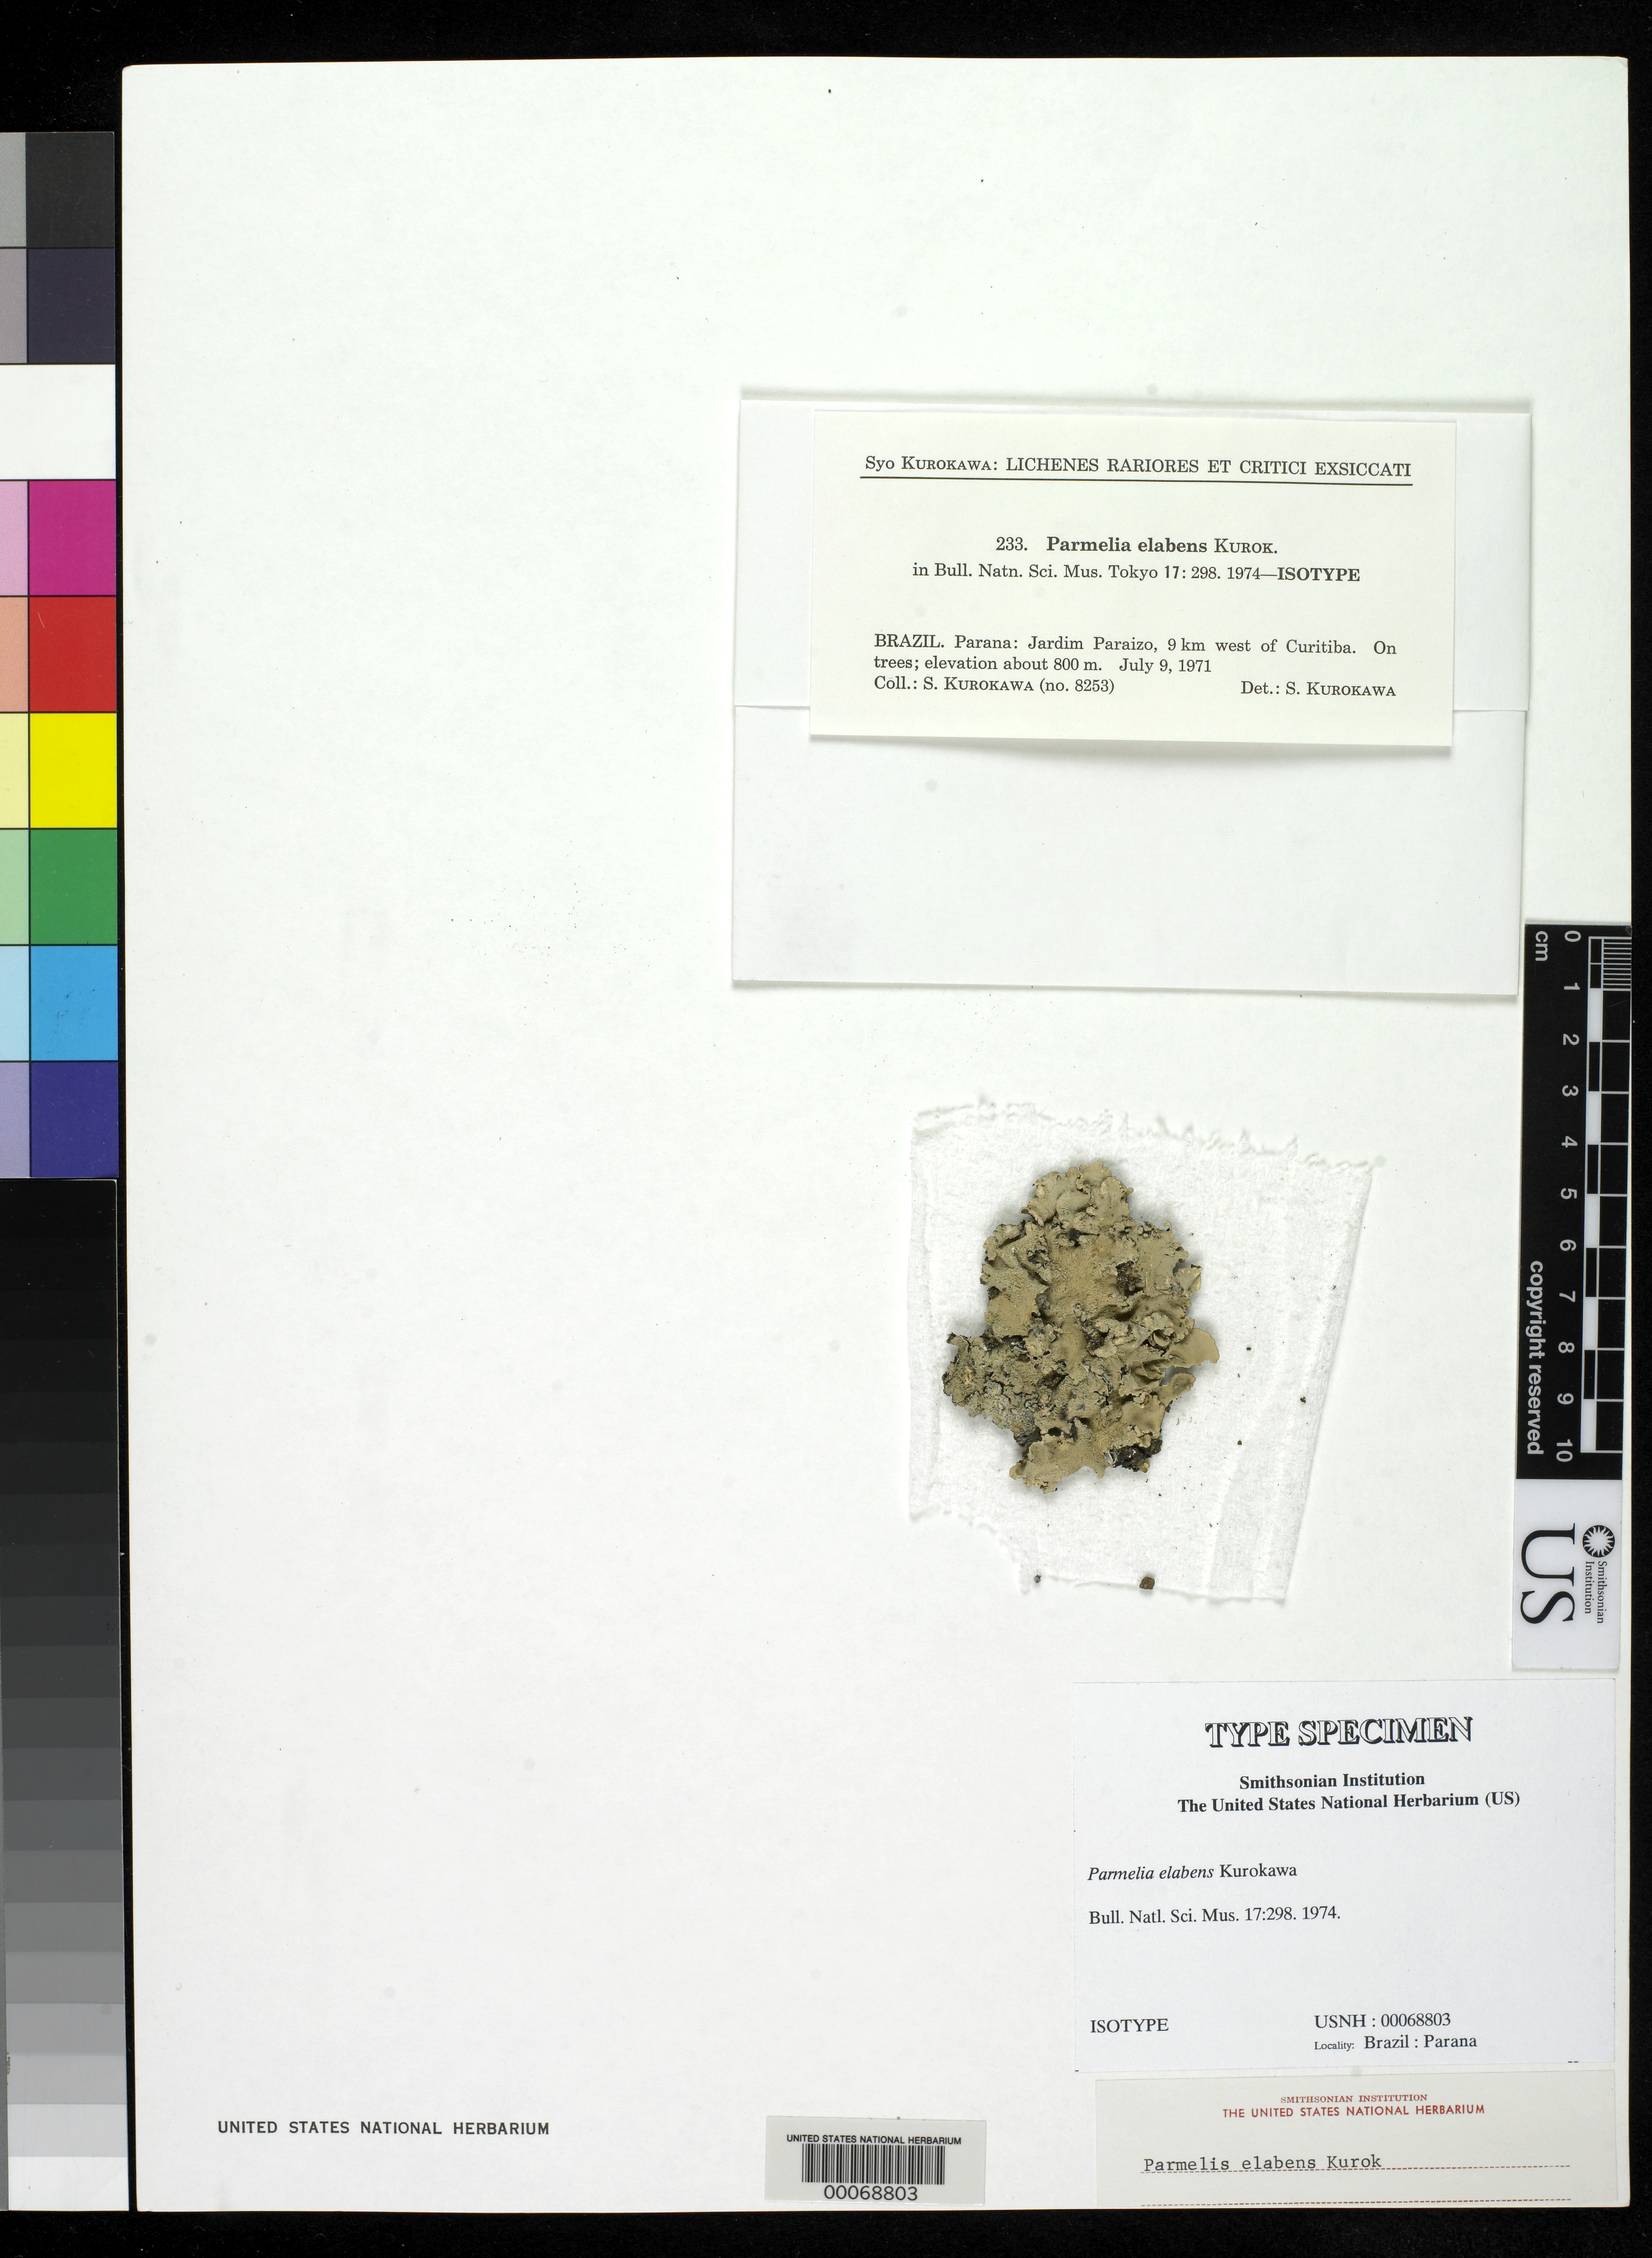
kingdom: Fungi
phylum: Ascomycota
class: Lecanoromycetes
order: Lecanorales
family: Parmeliaceae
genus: Parmelia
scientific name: Parmelia elabens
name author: Kurok.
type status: Isotype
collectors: S. Kurokawa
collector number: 8253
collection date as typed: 09 Jul 1971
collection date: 1971-07-09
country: Brazil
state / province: Paraná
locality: Jardim Paraizo, 9 km W of Curitiba.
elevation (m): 800